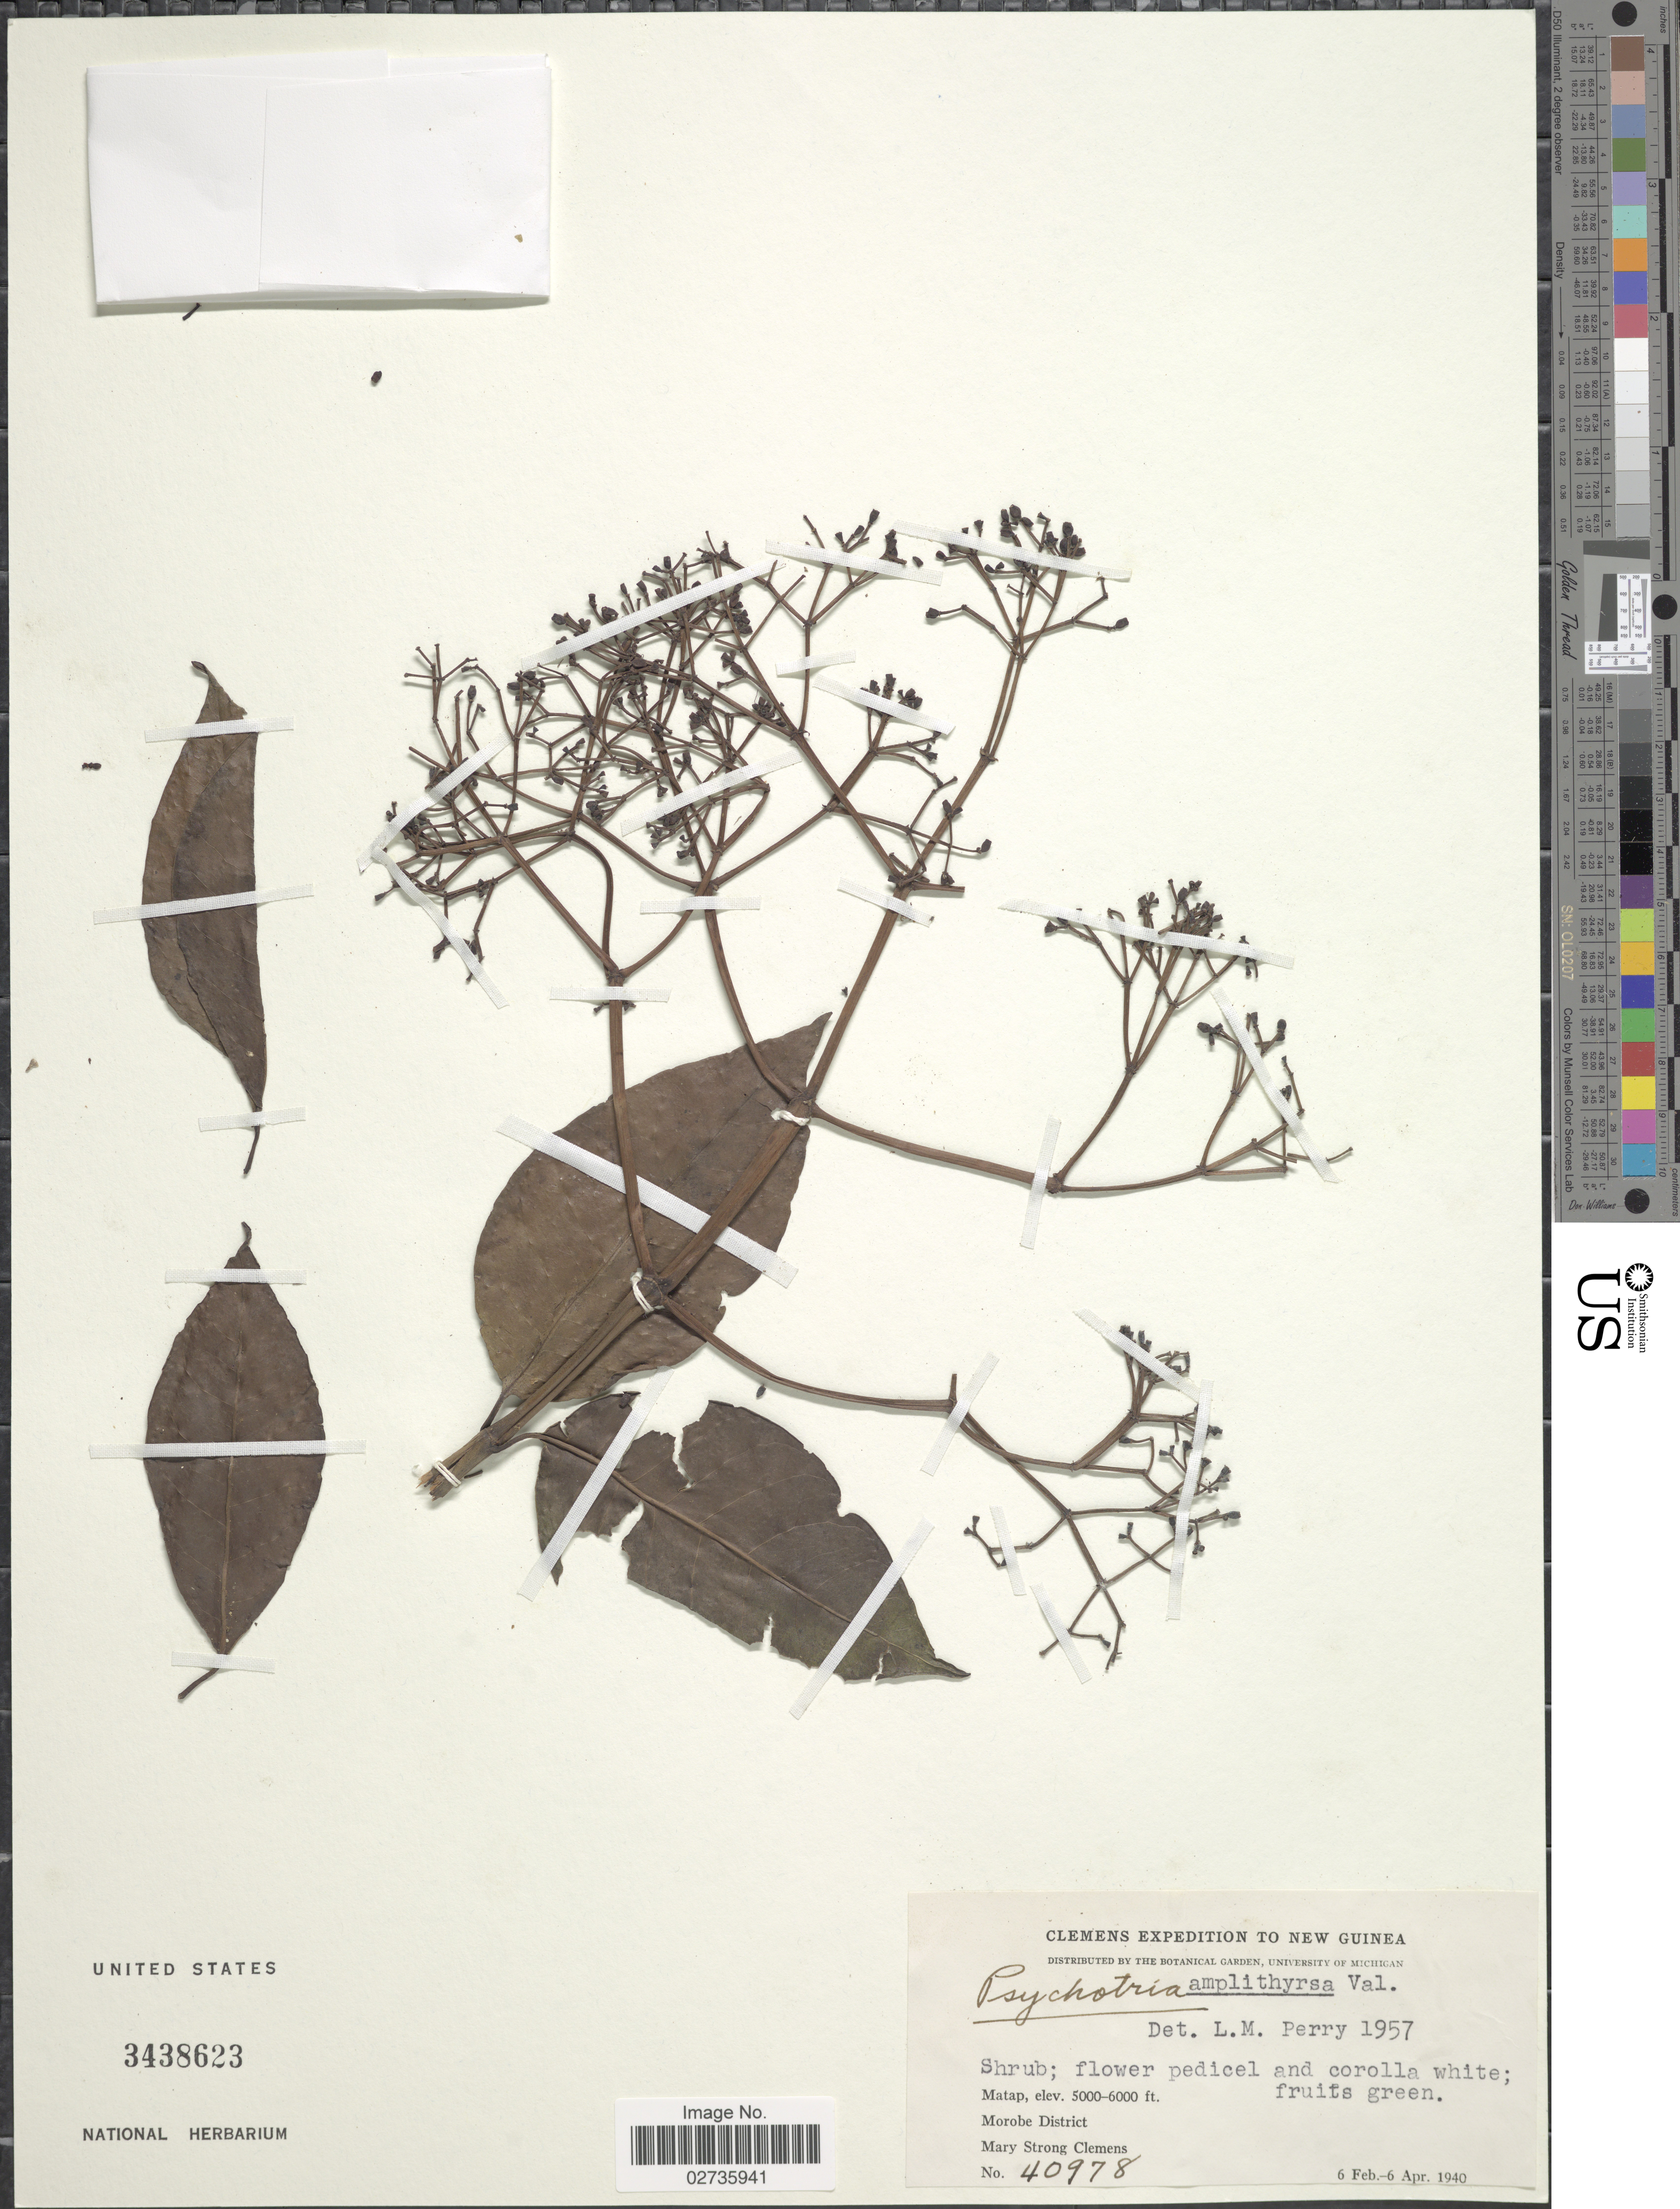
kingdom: Plantae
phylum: Tracheophyta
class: Magnoliopsida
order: Gentianales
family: Rubiaceae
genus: Psychotria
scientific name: Psychotria amplithyrsa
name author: Valeton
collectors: M. S. Clemens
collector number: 40978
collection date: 1940-02-06/1940-04-06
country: Papua New Guinea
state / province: Morobe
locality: New Guinea, Matap, Morobe District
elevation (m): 1524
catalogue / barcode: US 3438623